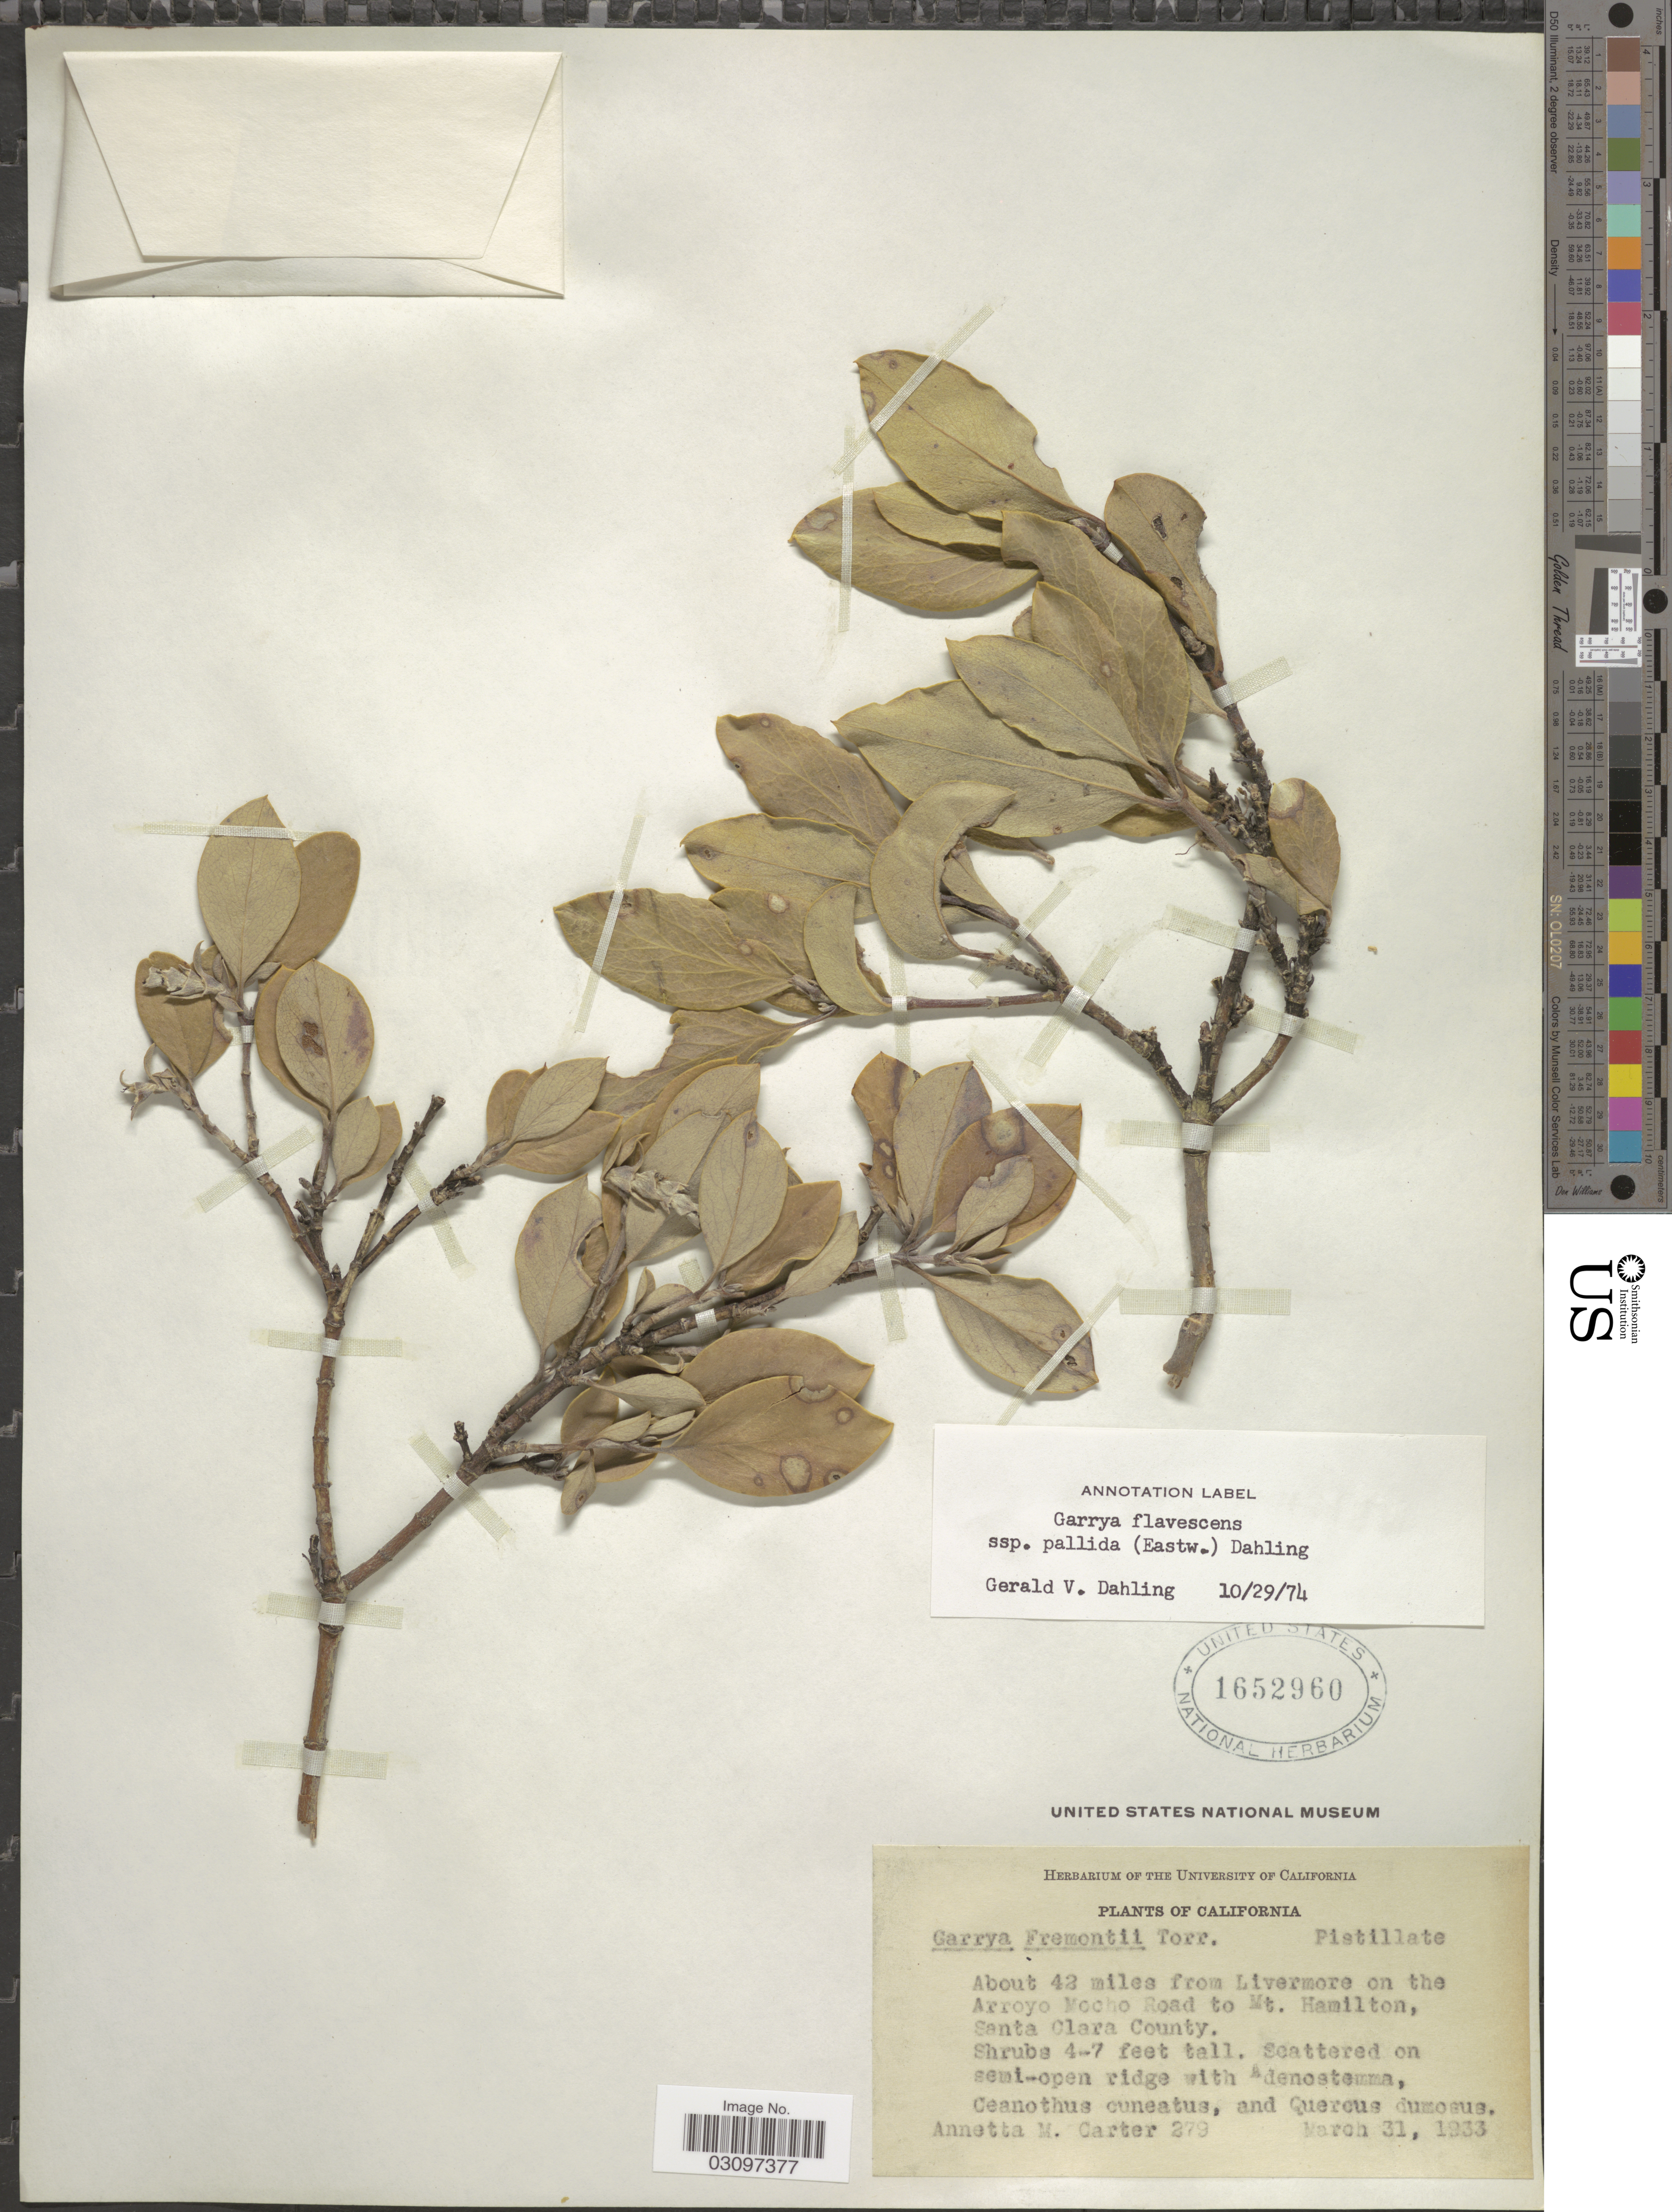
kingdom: Plantae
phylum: Tracheophyta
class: Magnoliopsida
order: Garryales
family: Garryaceae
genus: Garrya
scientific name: Garrya flavescens subsp. pallida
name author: (Eastw.) Bacig. ex Ewan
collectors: A. M. Carter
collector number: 279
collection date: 1933-03-31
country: United States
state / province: California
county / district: Santa Clara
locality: About 42 miles from Livermore on the Arroyo Mocho Road to Mt. Hamilton, Santa Clara County.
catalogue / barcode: US 1652960